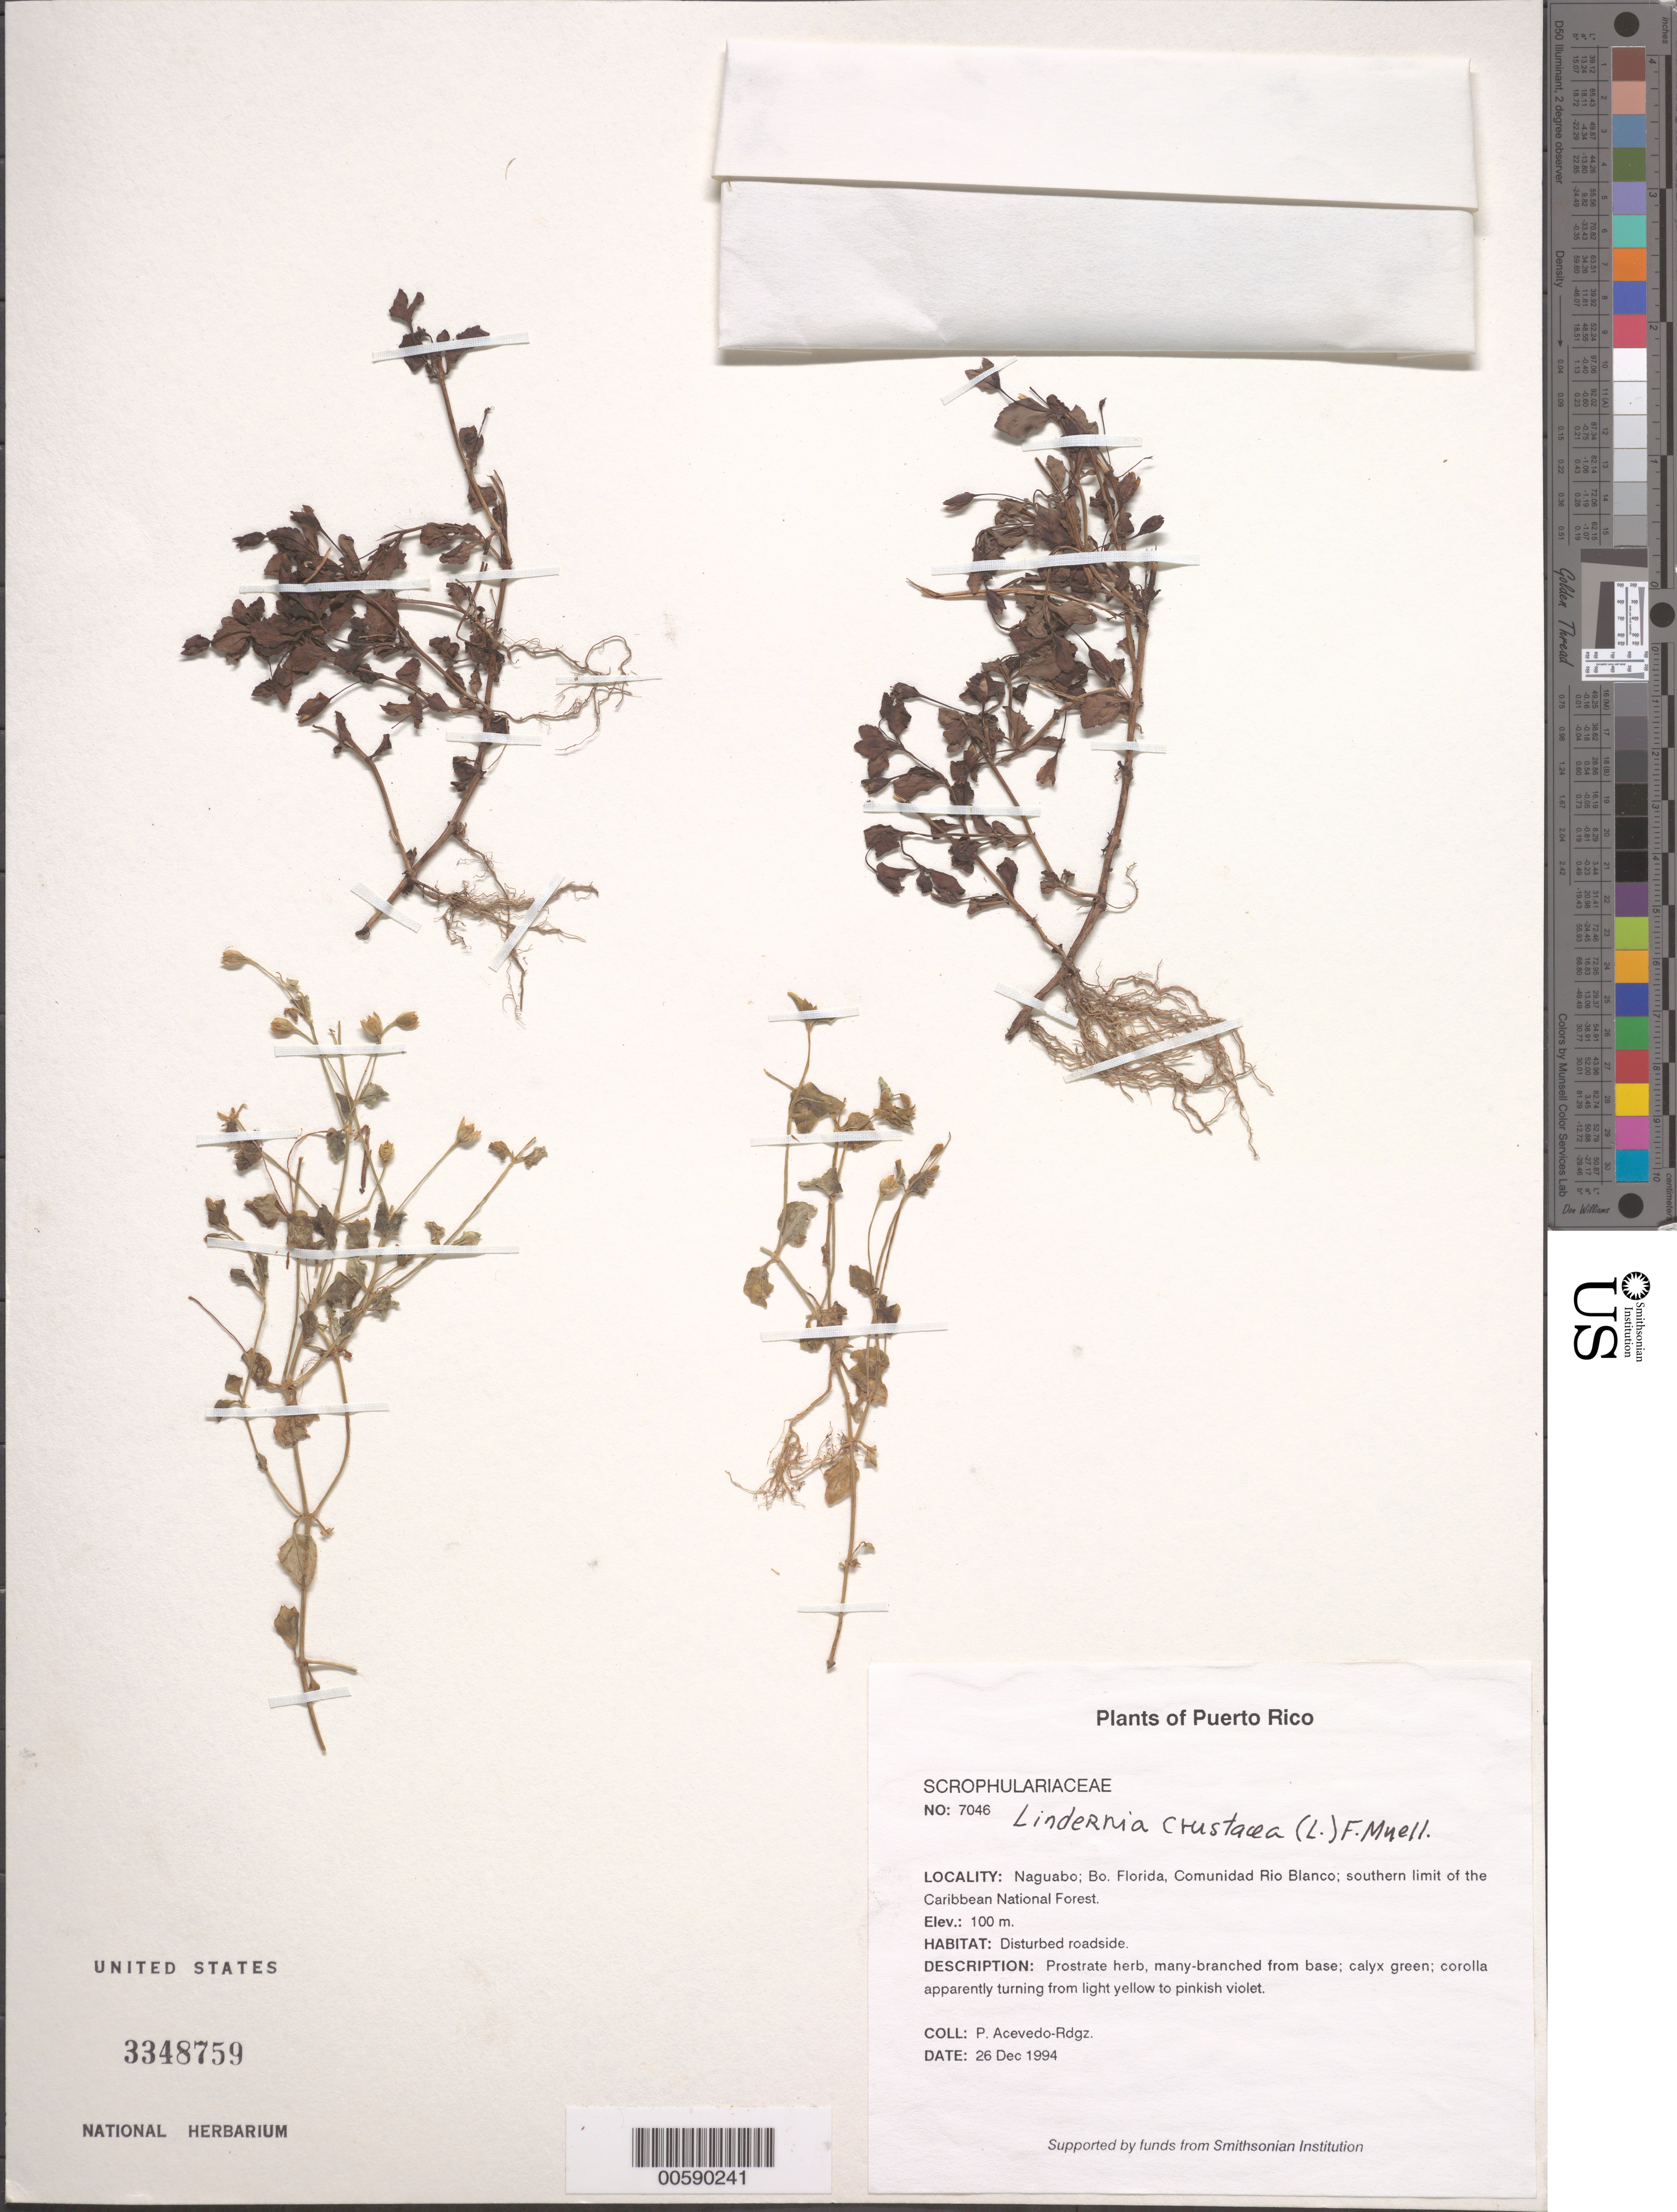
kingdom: Plantae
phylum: Tracheophyta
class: Magnoliopsida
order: Lamiales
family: Linderniaceae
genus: Lindernia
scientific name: Lindernia crustacea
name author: (L.) F. Muell.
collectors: P. Acevedo-Rodr.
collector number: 7046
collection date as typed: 26 Dec 1994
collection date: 1994-12-26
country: Puerto Rico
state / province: Naguabo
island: Puerto Rico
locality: Naguabo; Bo. Florida, Comunidad Río Blanco; southern limit of the Caribbean National Forest.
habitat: Disturbed roadside.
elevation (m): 100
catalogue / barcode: US 3348759